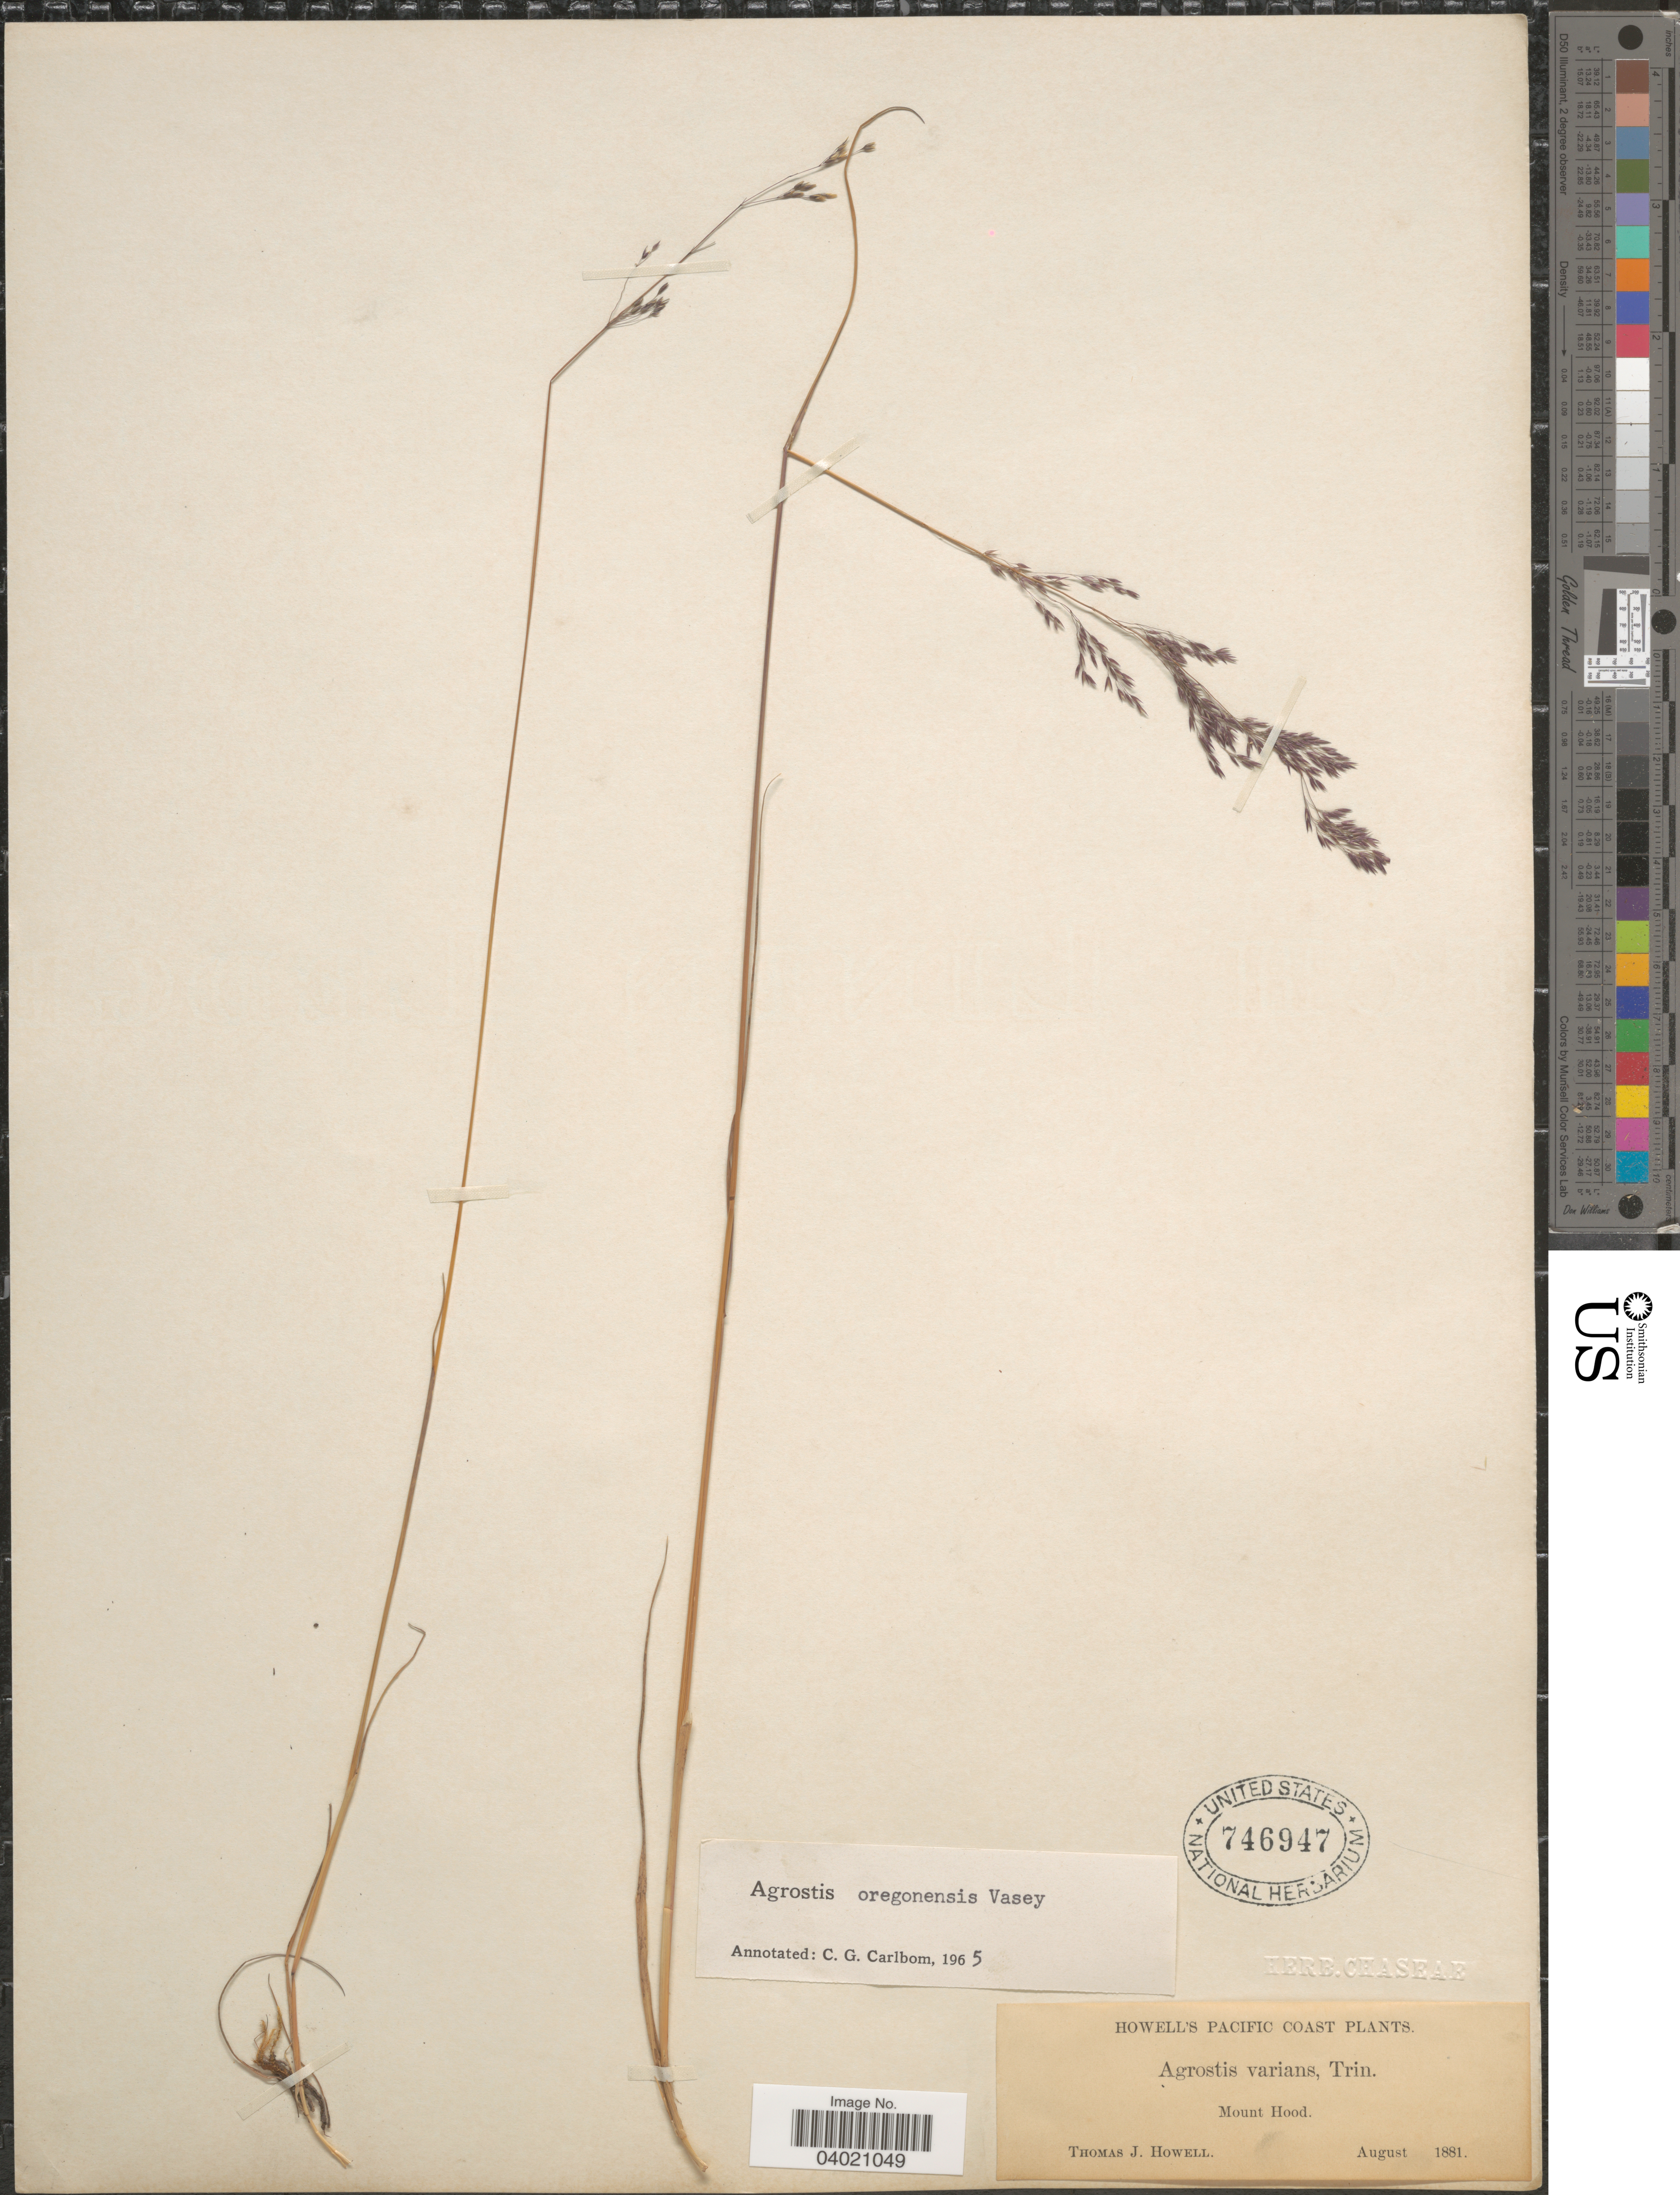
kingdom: Plantae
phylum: Tracheophyta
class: Liliopsida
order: Poales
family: Poaceae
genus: Agrostis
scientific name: Agrostis oregonensis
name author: Vasey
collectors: T. J. Howell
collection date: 1881-08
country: United States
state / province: Oregon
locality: Pacific Coast. Mount Hood.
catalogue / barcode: US 746947